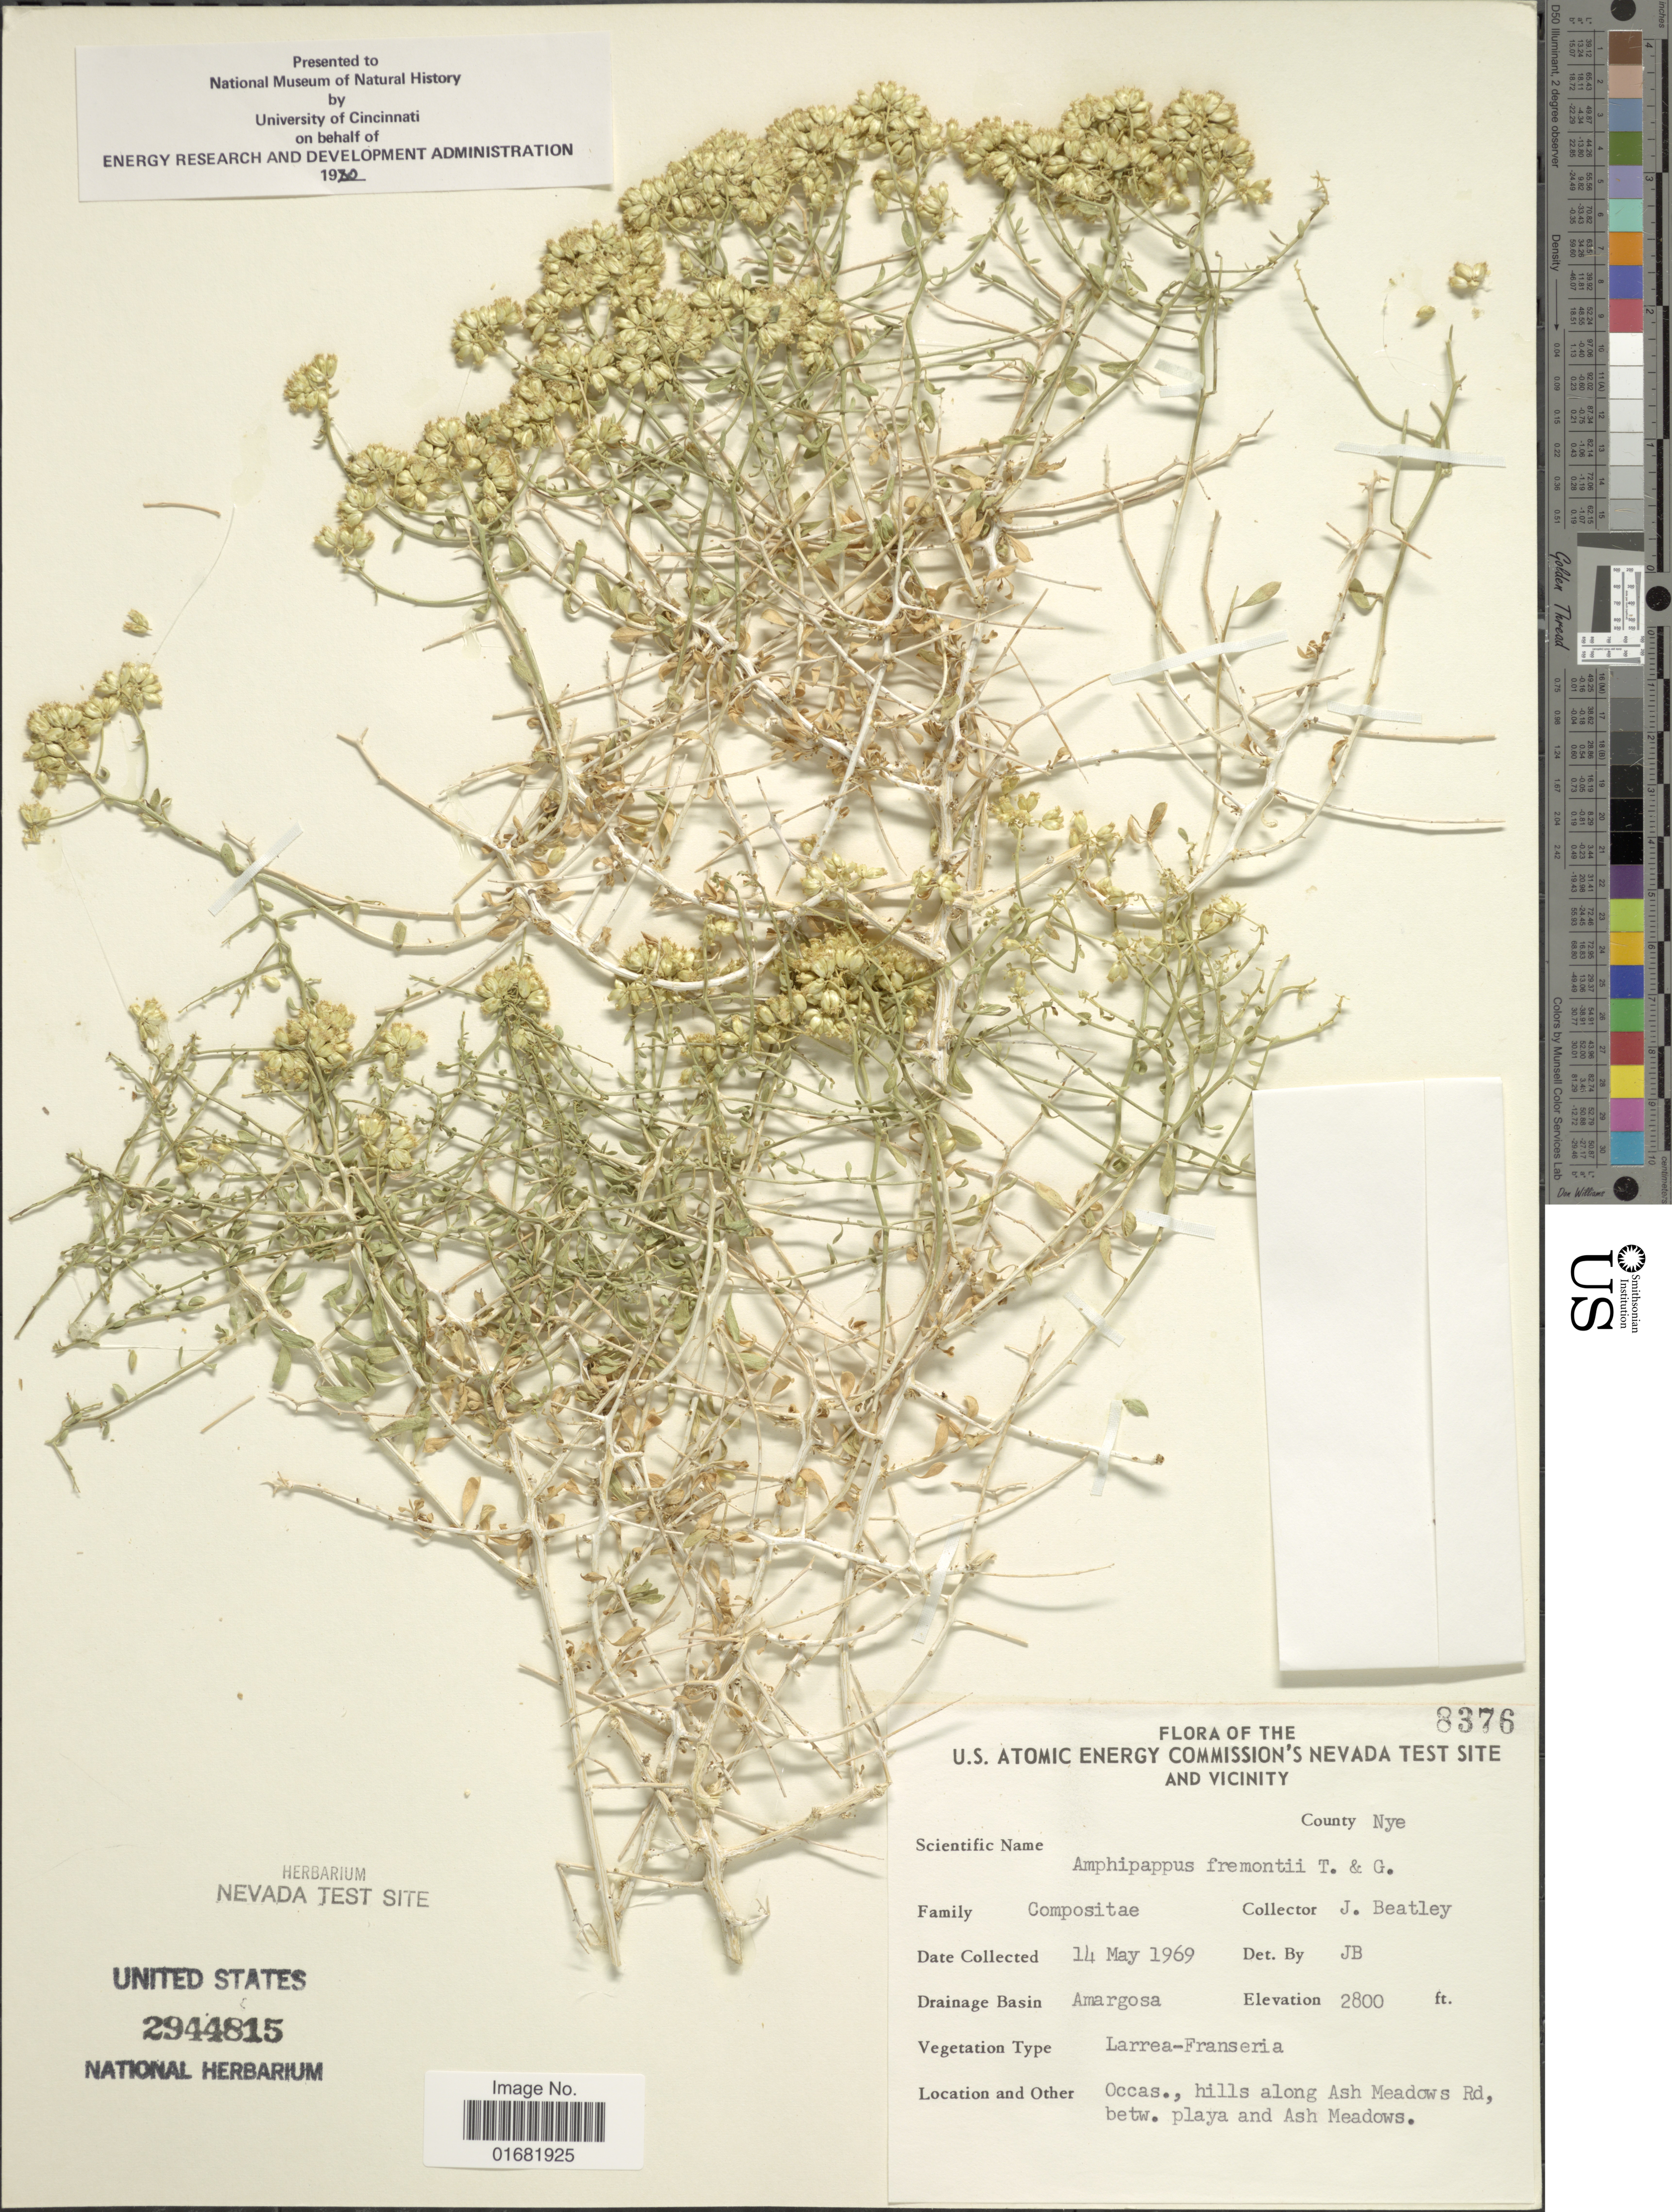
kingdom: Plantae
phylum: Tracheophyta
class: Magnoliopsida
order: Asterales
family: Asteraceae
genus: Amphipappus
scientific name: Amphipappus fremontii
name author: Torr. & A. Gray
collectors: J. C. Beatley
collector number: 8376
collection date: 1969-05-14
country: United States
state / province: Nevada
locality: U.S. Atomic Energy Commission's Nevada Test Site and vicinity. County Nye. Drainage Basin Amargosa. hills along Ash Meadows Rd, betw. playa and Ash Meadows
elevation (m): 853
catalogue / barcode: US 2944815